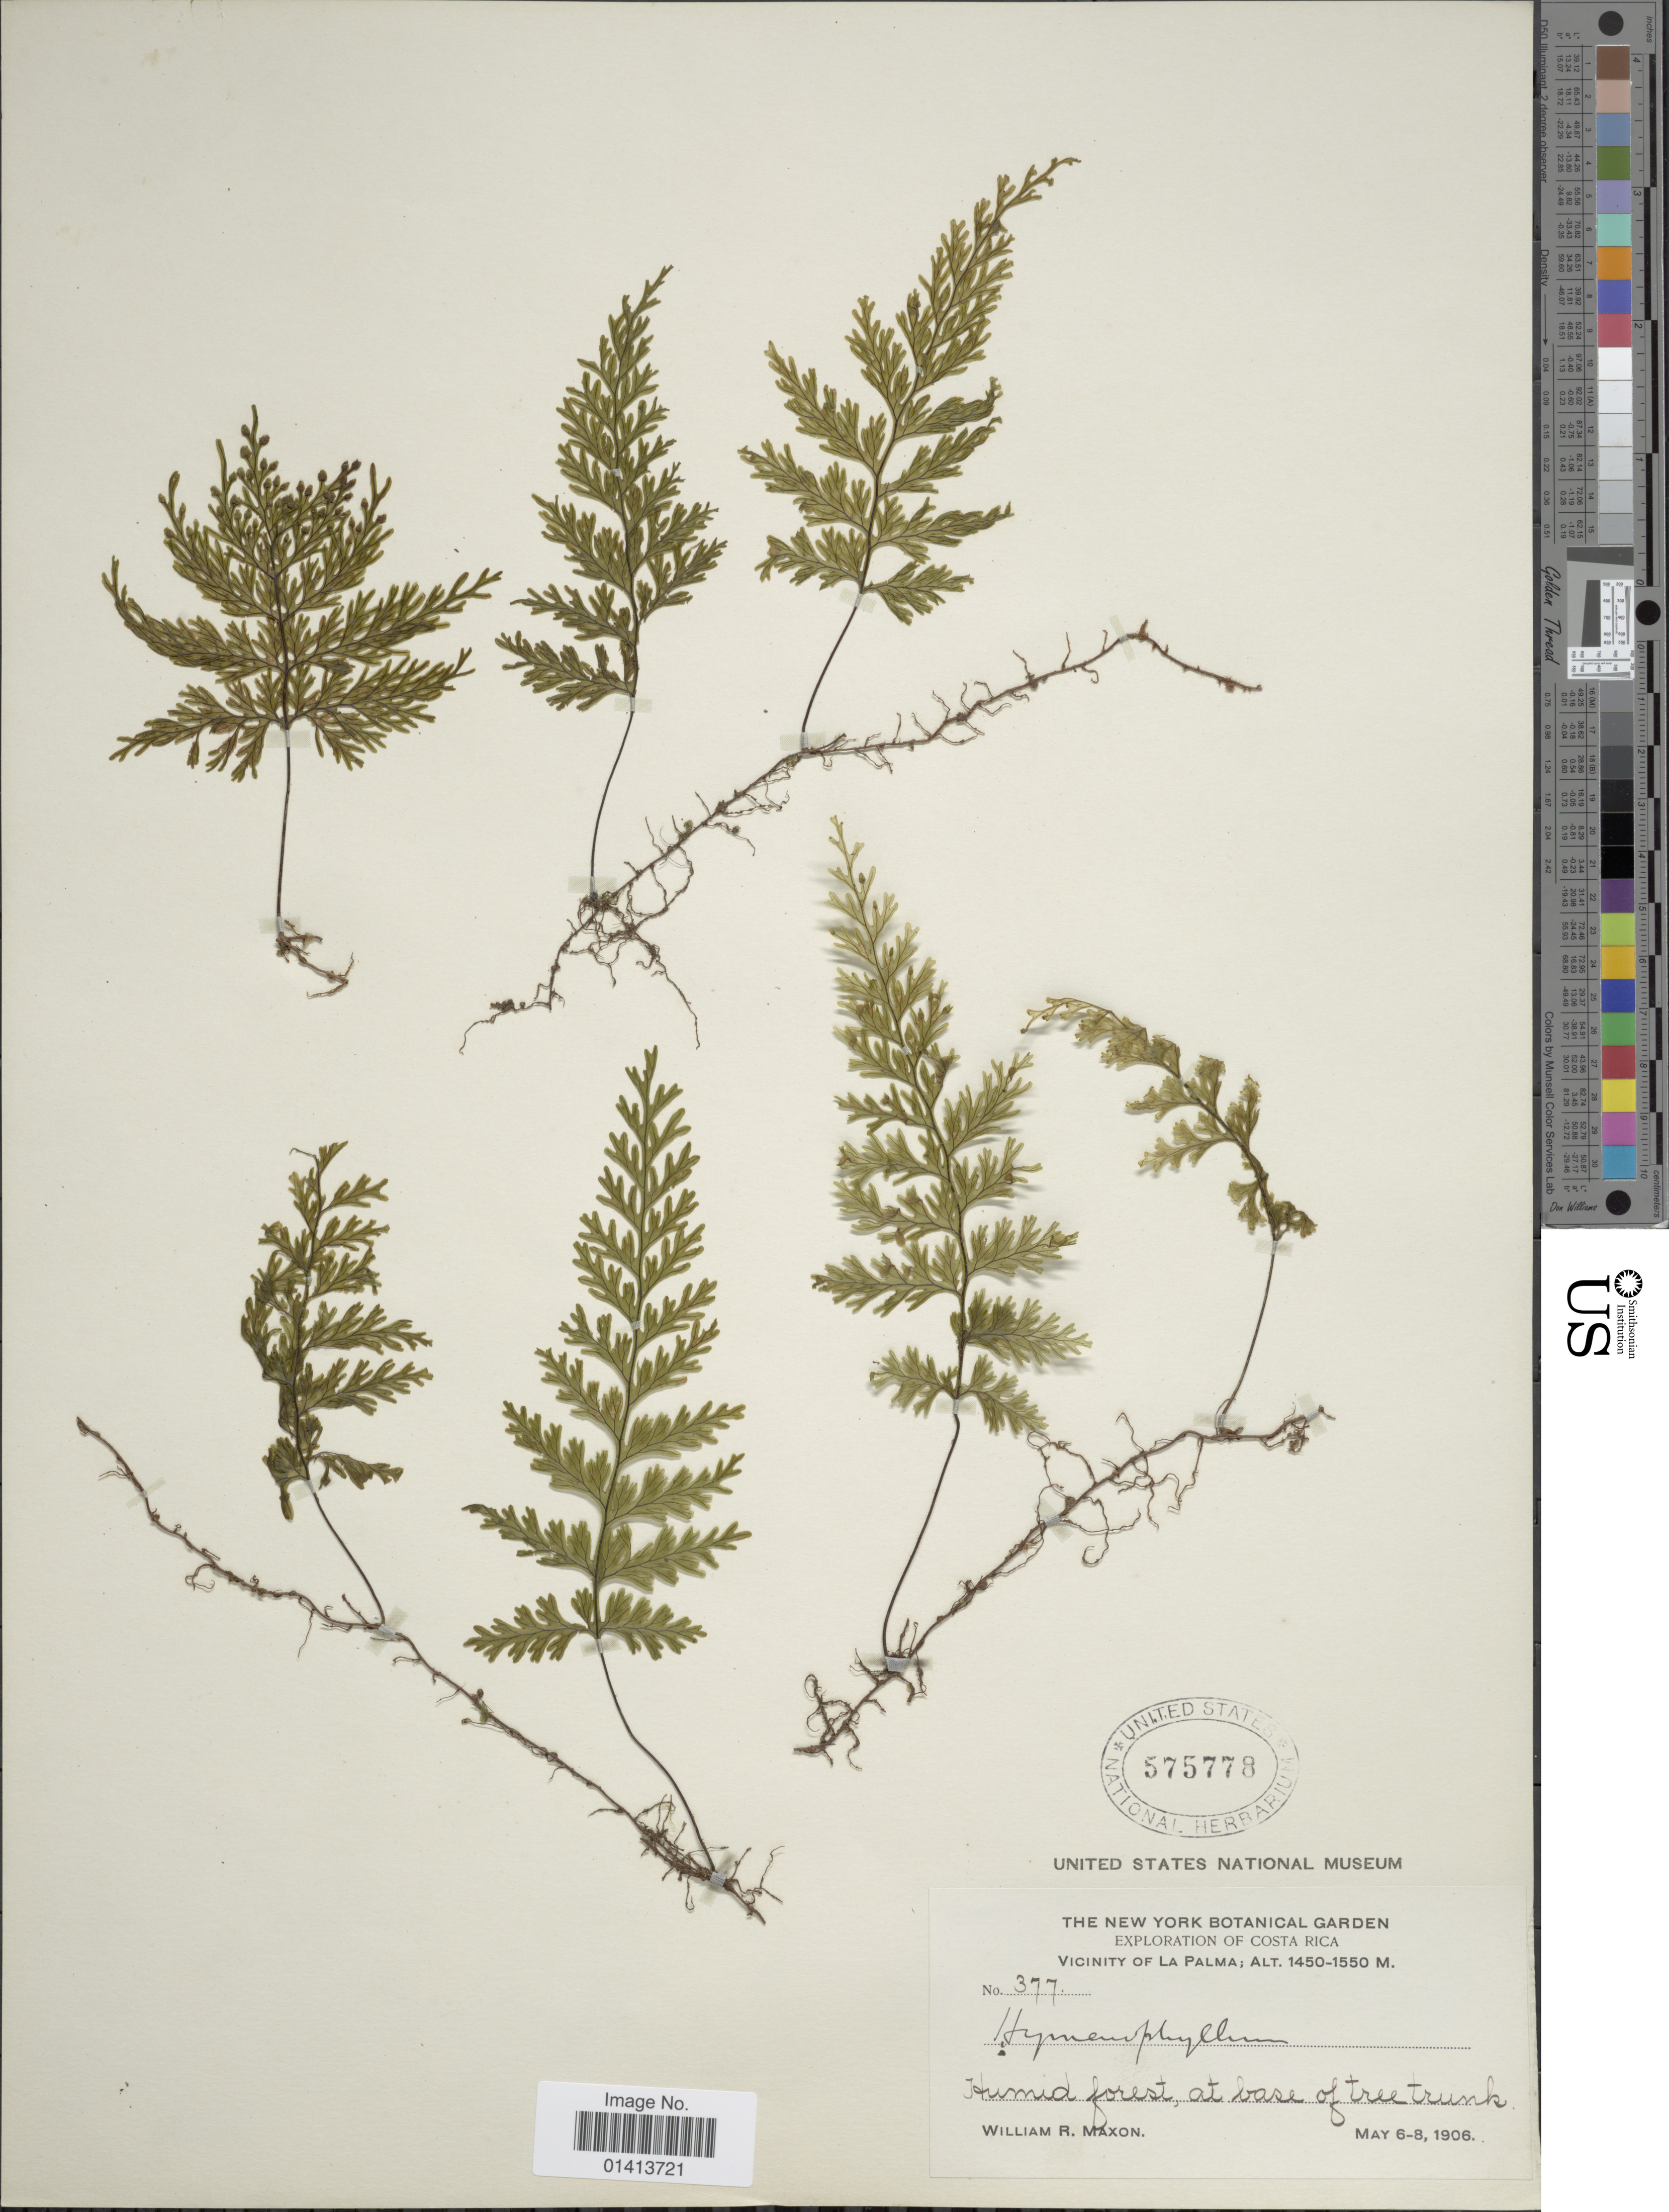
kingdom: Plantae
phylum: Tracheophyta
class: Polypodiopsida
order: Hymenophyllales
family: Hymenophyllaceae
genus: Hymenophyllum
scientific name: Hymenophyllum consanguineum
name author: C.V. Morton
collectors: W. R. Maxon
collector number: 377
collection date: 1906-05-06/1906-05-08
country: Costa Rica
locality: Vicinity of La Palma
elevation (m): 1450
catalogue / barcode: US 575778